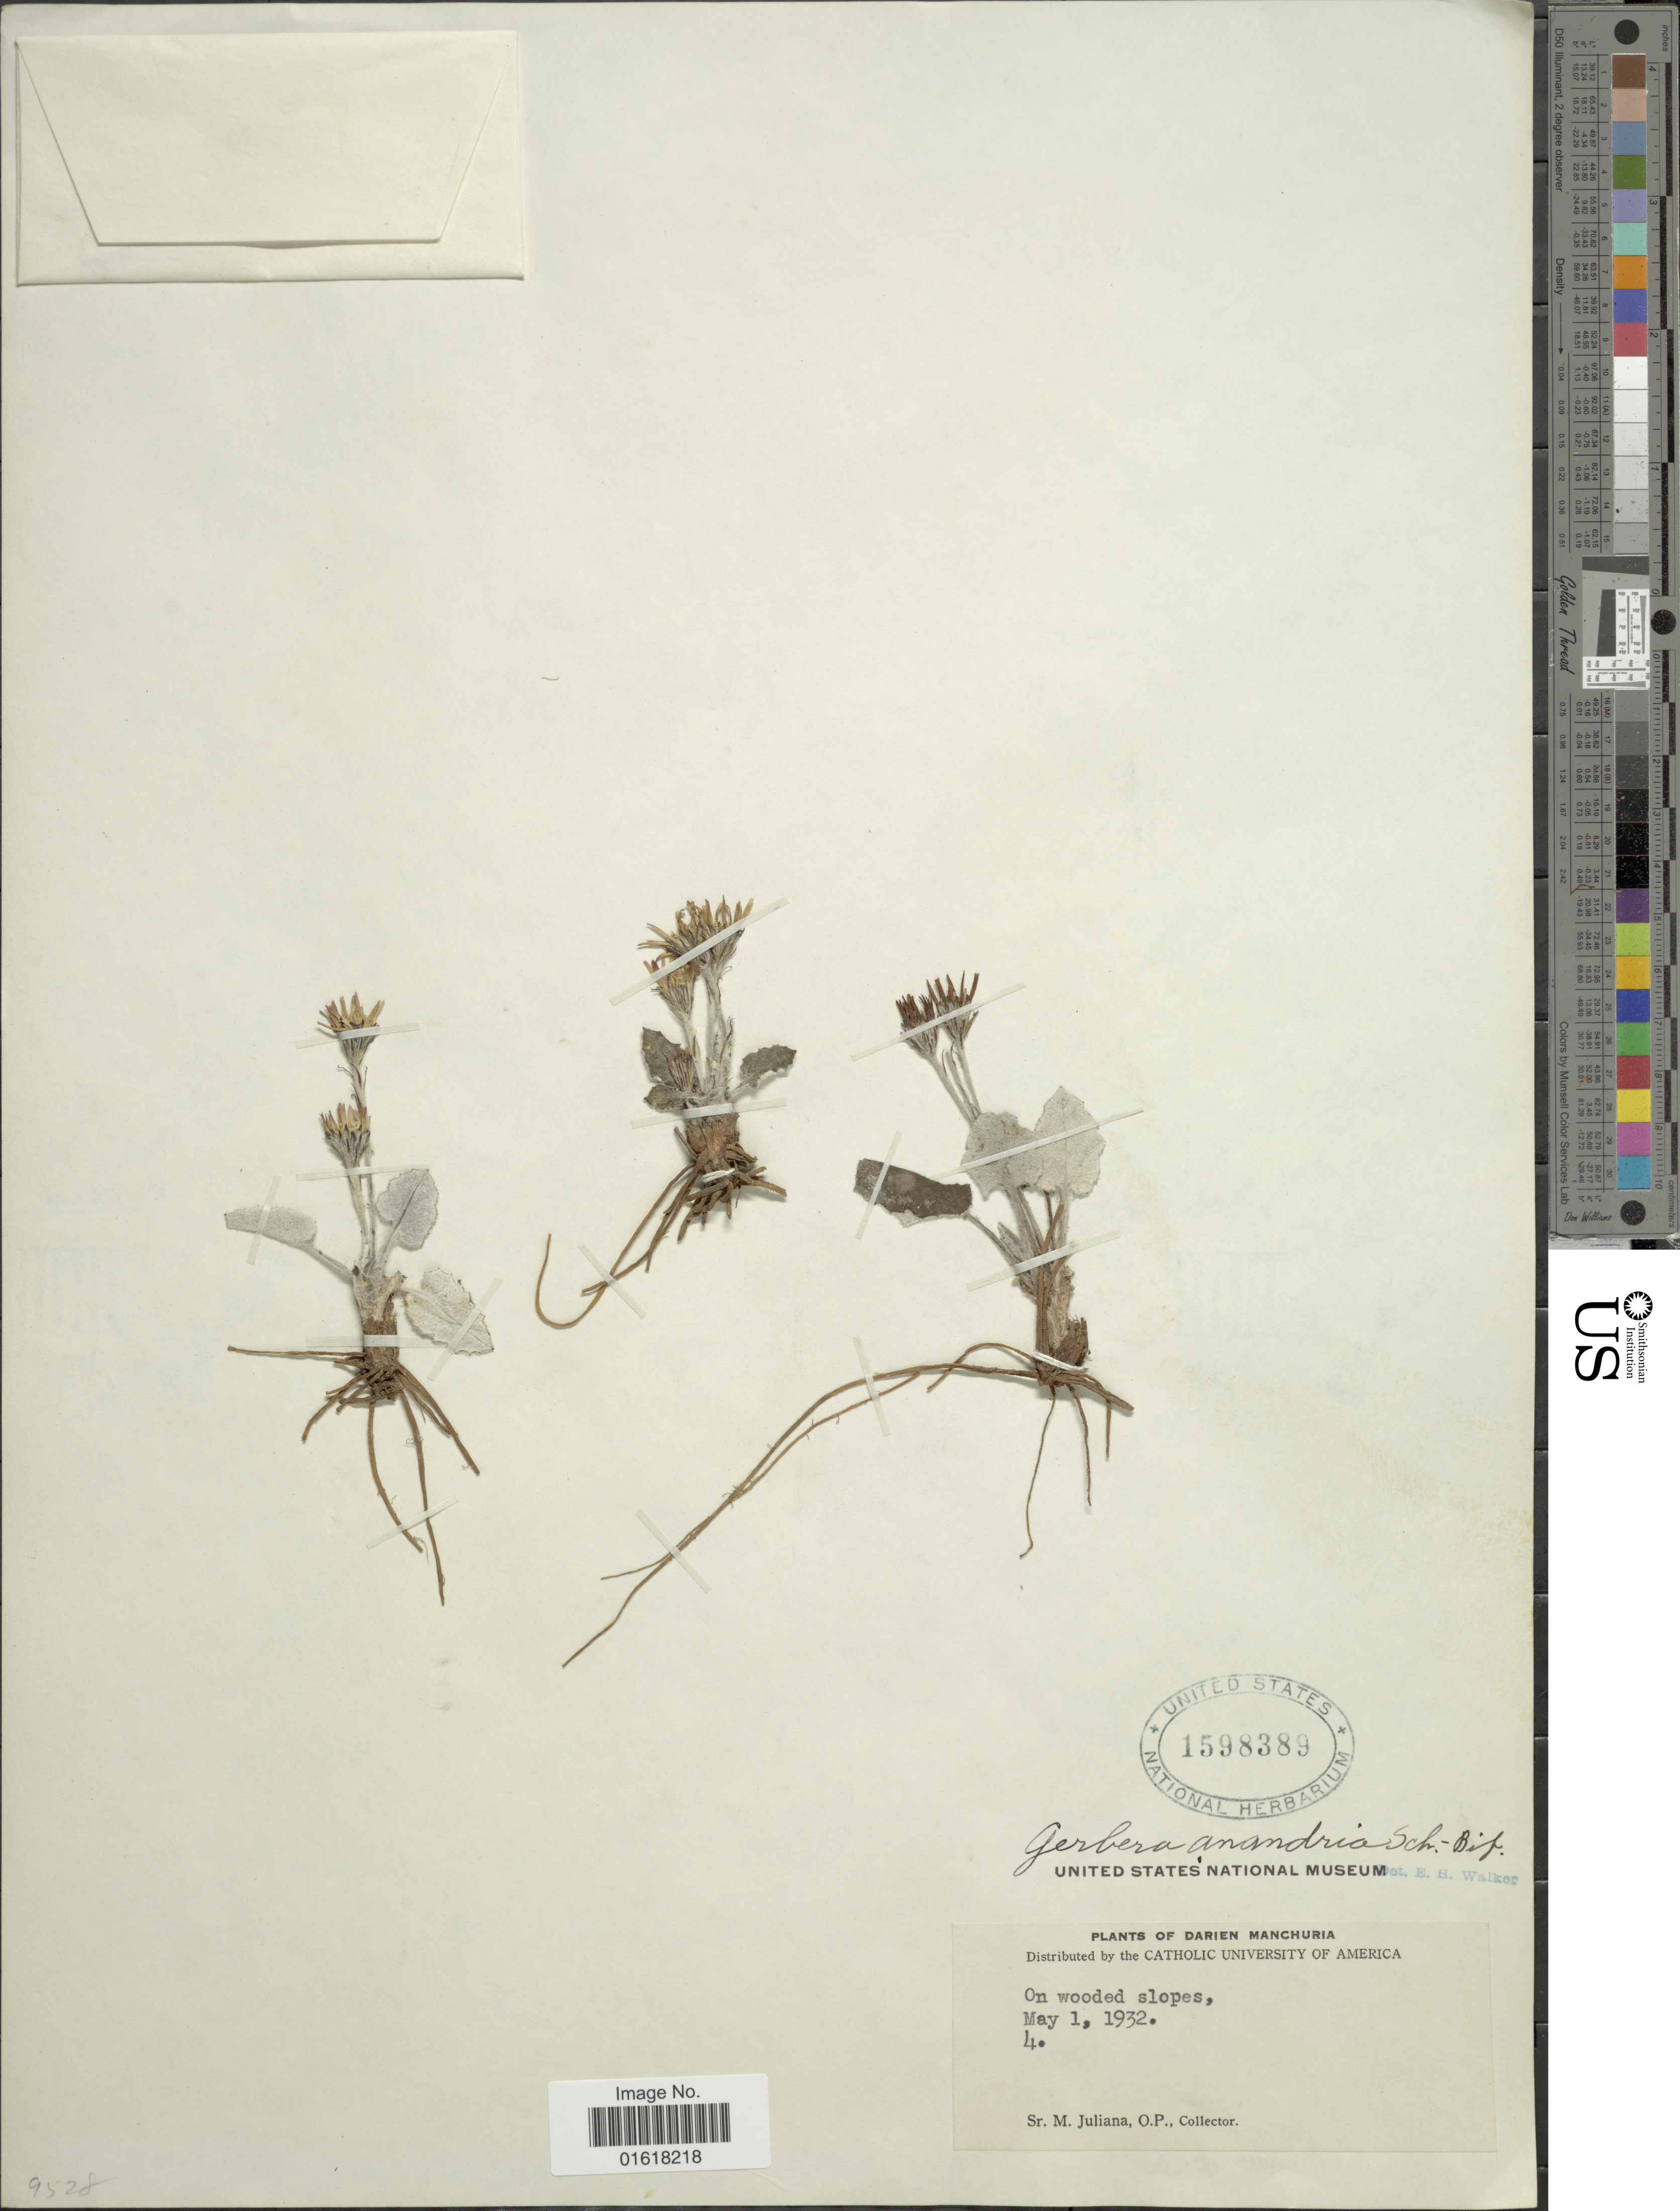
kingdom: Plantae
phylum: Tracheophyta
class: Magnoliopsida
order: Asterales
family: Asteraceae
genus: Leibnitzia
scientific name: Leibnitzia anandria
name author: (L.) Nakai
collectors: Marie Juliana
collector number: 4?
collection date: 1932-05-01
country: China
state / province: Liaoning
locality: Darien manchuria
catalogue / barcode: US 1598389